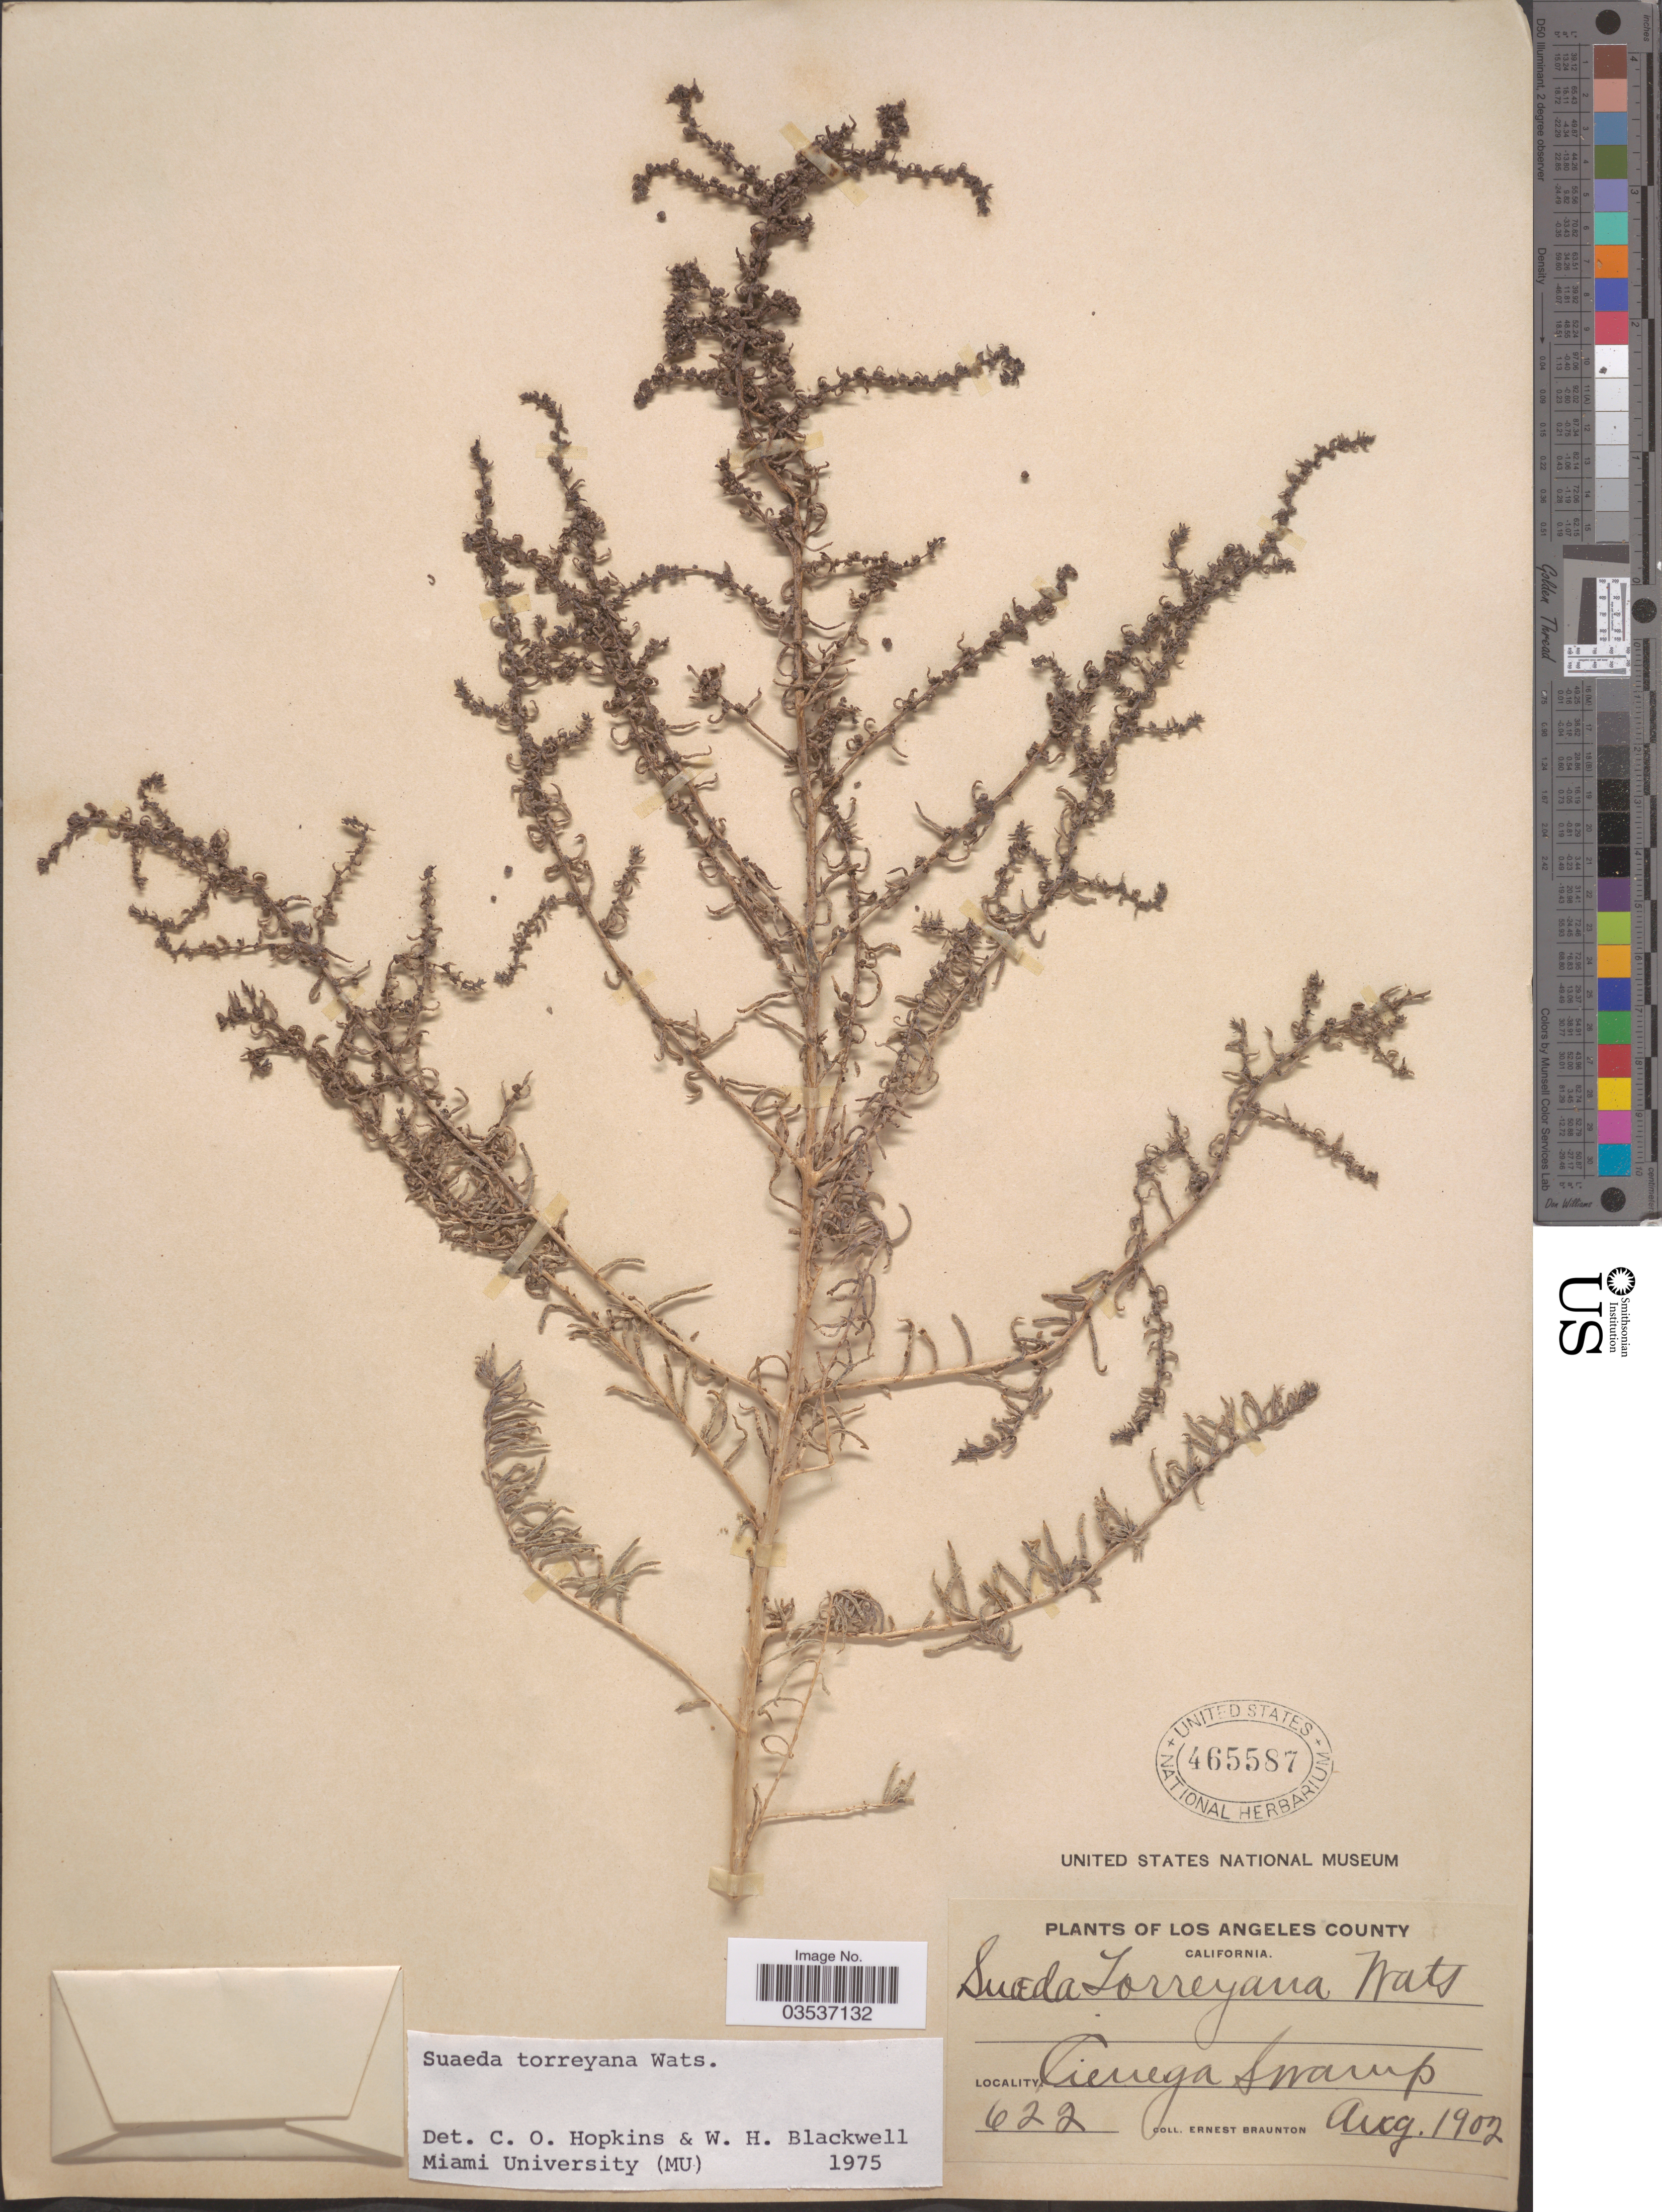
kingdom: Plantae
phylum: Tracheophyta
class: Magnoliopsida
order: Caryophyllales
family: Amaranthaceae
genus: Suaeda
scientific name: Suaeda torreyana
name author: S. Watson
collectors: E. Braunton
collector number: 622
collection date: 1902-08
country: United States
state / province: California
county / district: Los Angeles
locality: Los Angeles County. Cienega Swamp.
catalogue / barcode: US 465587